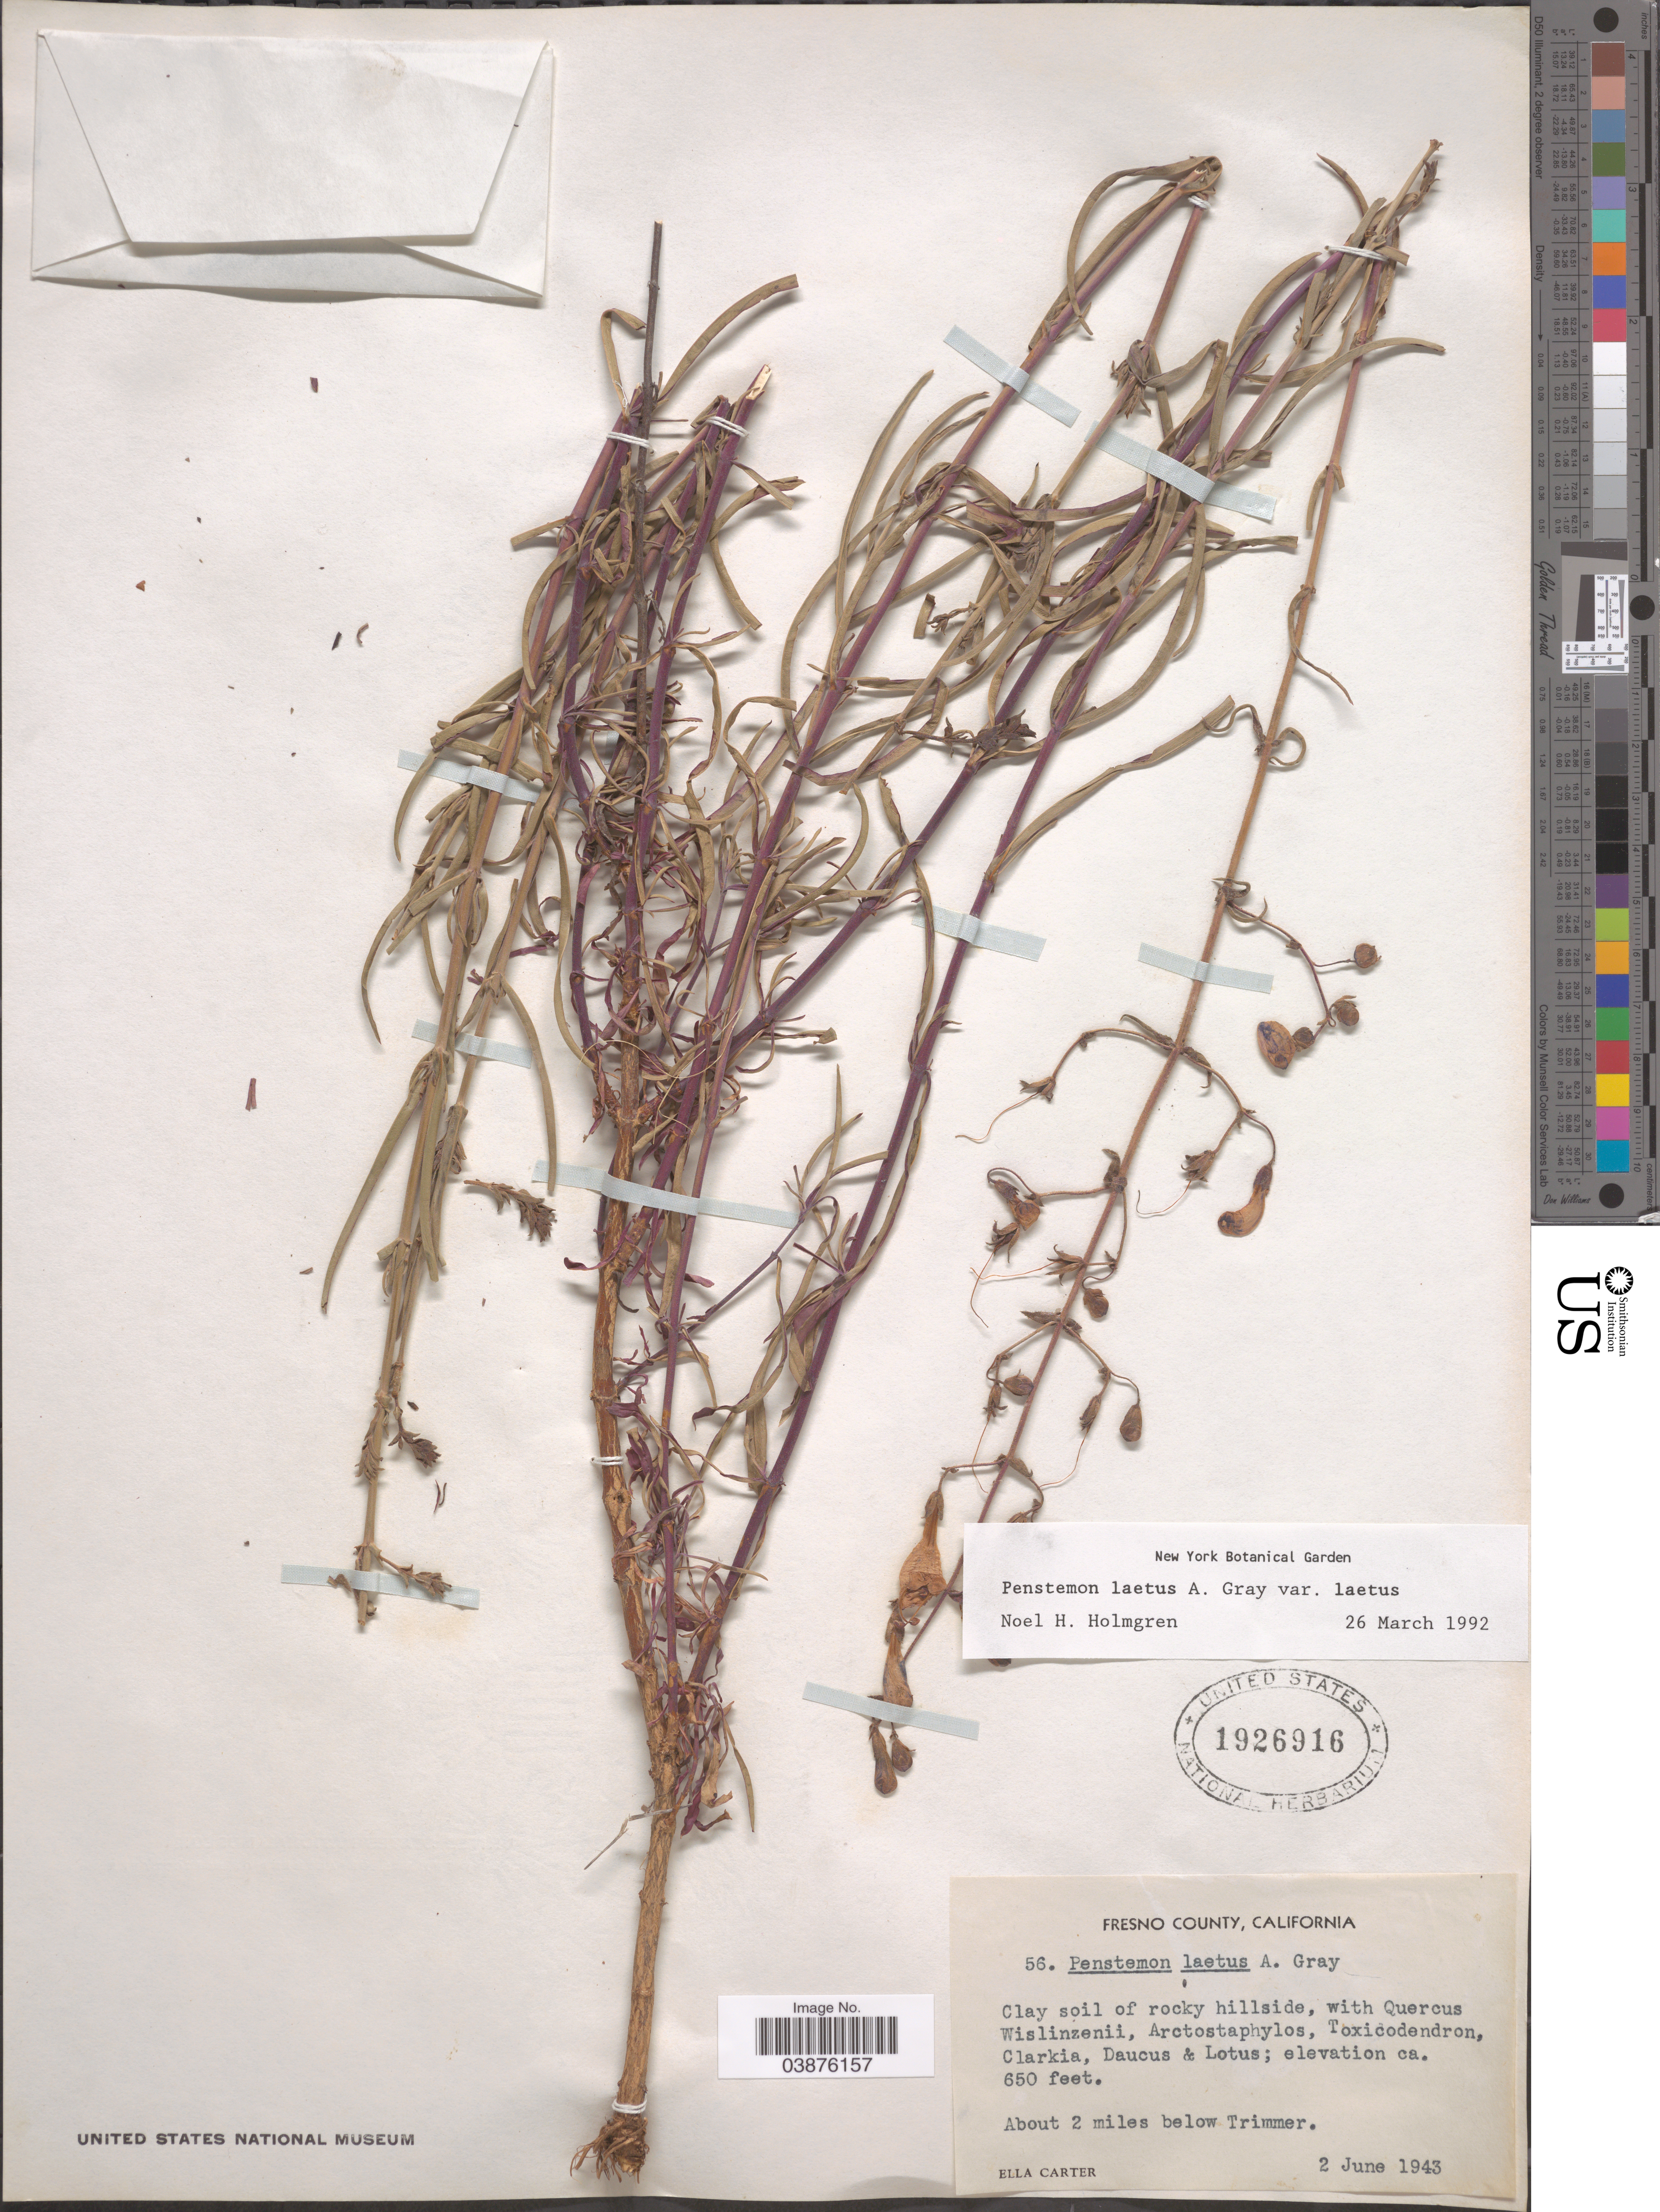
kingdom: Plantae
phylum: Tracheophyta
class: Magnoliopsida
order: Lamiales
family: Plantaginaceae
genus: Penstemon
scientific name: Penstemon laetus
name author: A. Gray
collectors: E. Carter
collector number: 56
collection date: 1943-06-02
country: United States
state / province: California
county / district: Fresno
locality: Fresno County. About 2 miles below Trimmer.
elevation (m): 198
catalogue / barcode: US 1926916